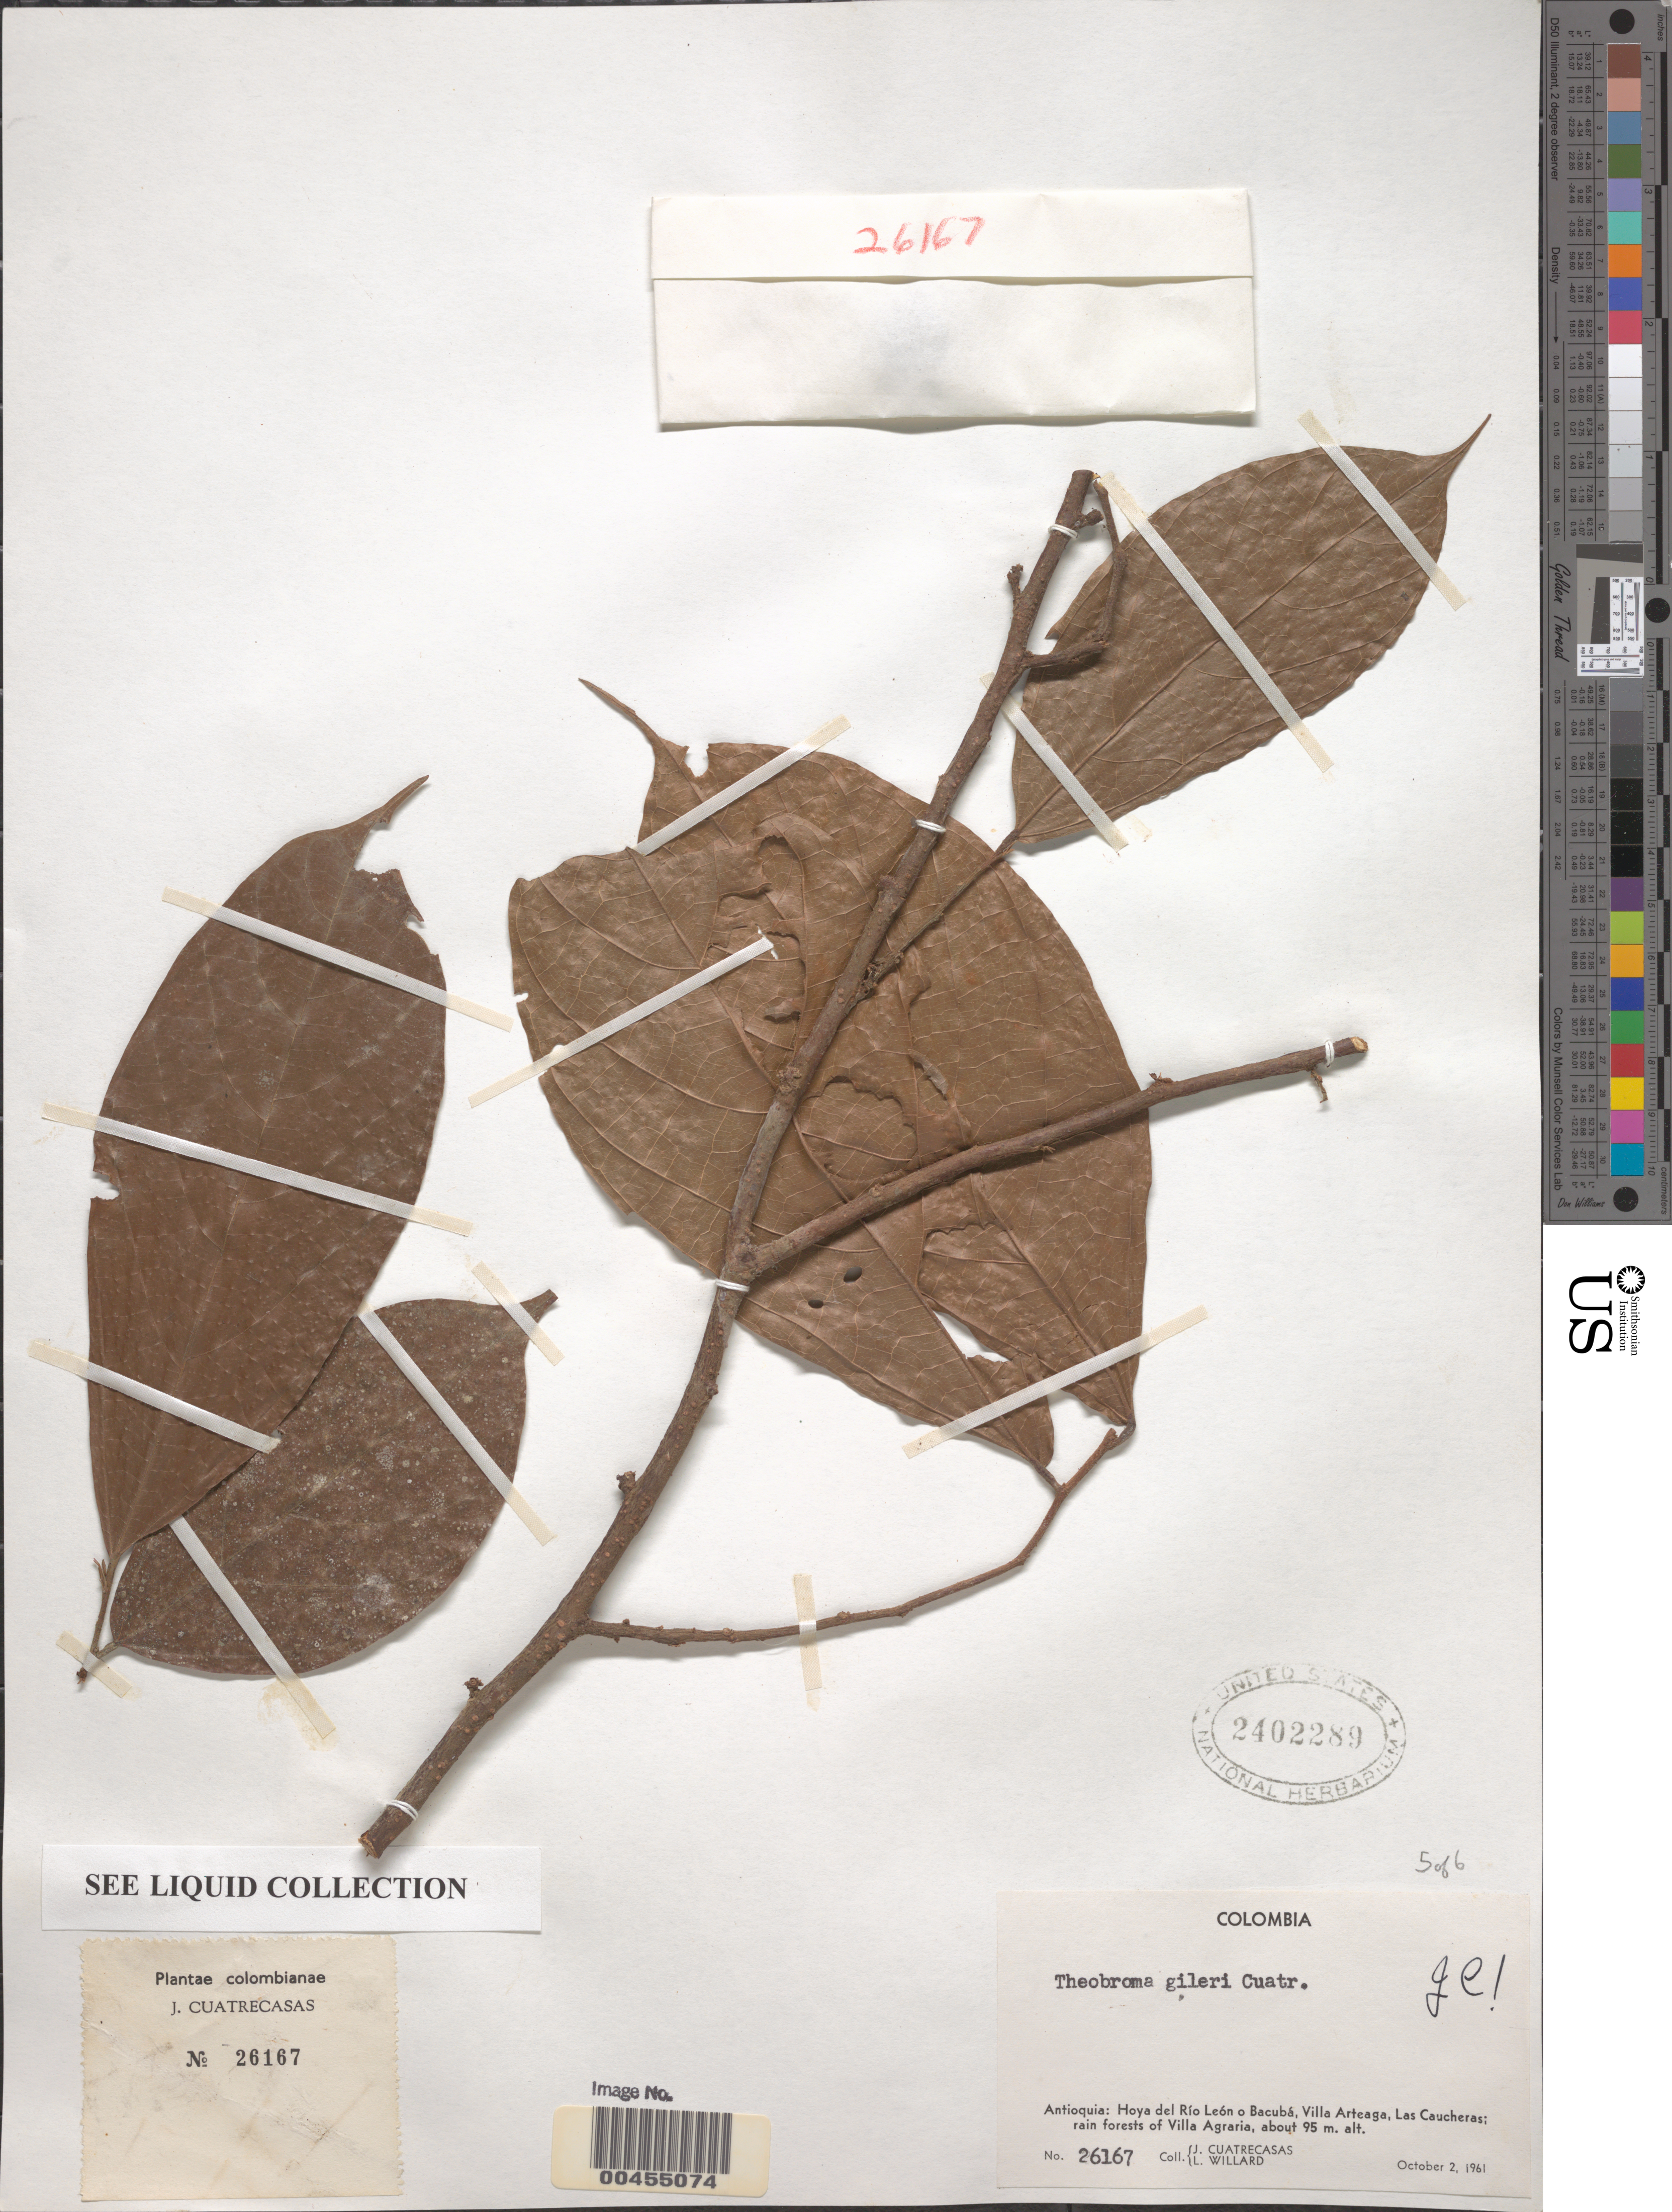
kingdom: Plantae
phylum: Tracheophyta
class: Magnoliopsida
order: Malvales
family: Malvaceae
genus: Theobroma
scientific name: Theobroma gileri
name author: Cuatrec.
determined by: Cuatrecasas, J.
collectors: J. Cuatrecasas & L. Willard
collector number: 26167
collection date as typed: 02 Oct 1961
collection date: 1961-10-02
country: Colombia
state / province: Antioquia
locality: Hoya del Río León o Bacubá, Villa Arteaga, Las Caucheras, rain forests of Villa Agraria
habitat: rain forest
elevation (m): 95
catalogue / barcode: US 2402289